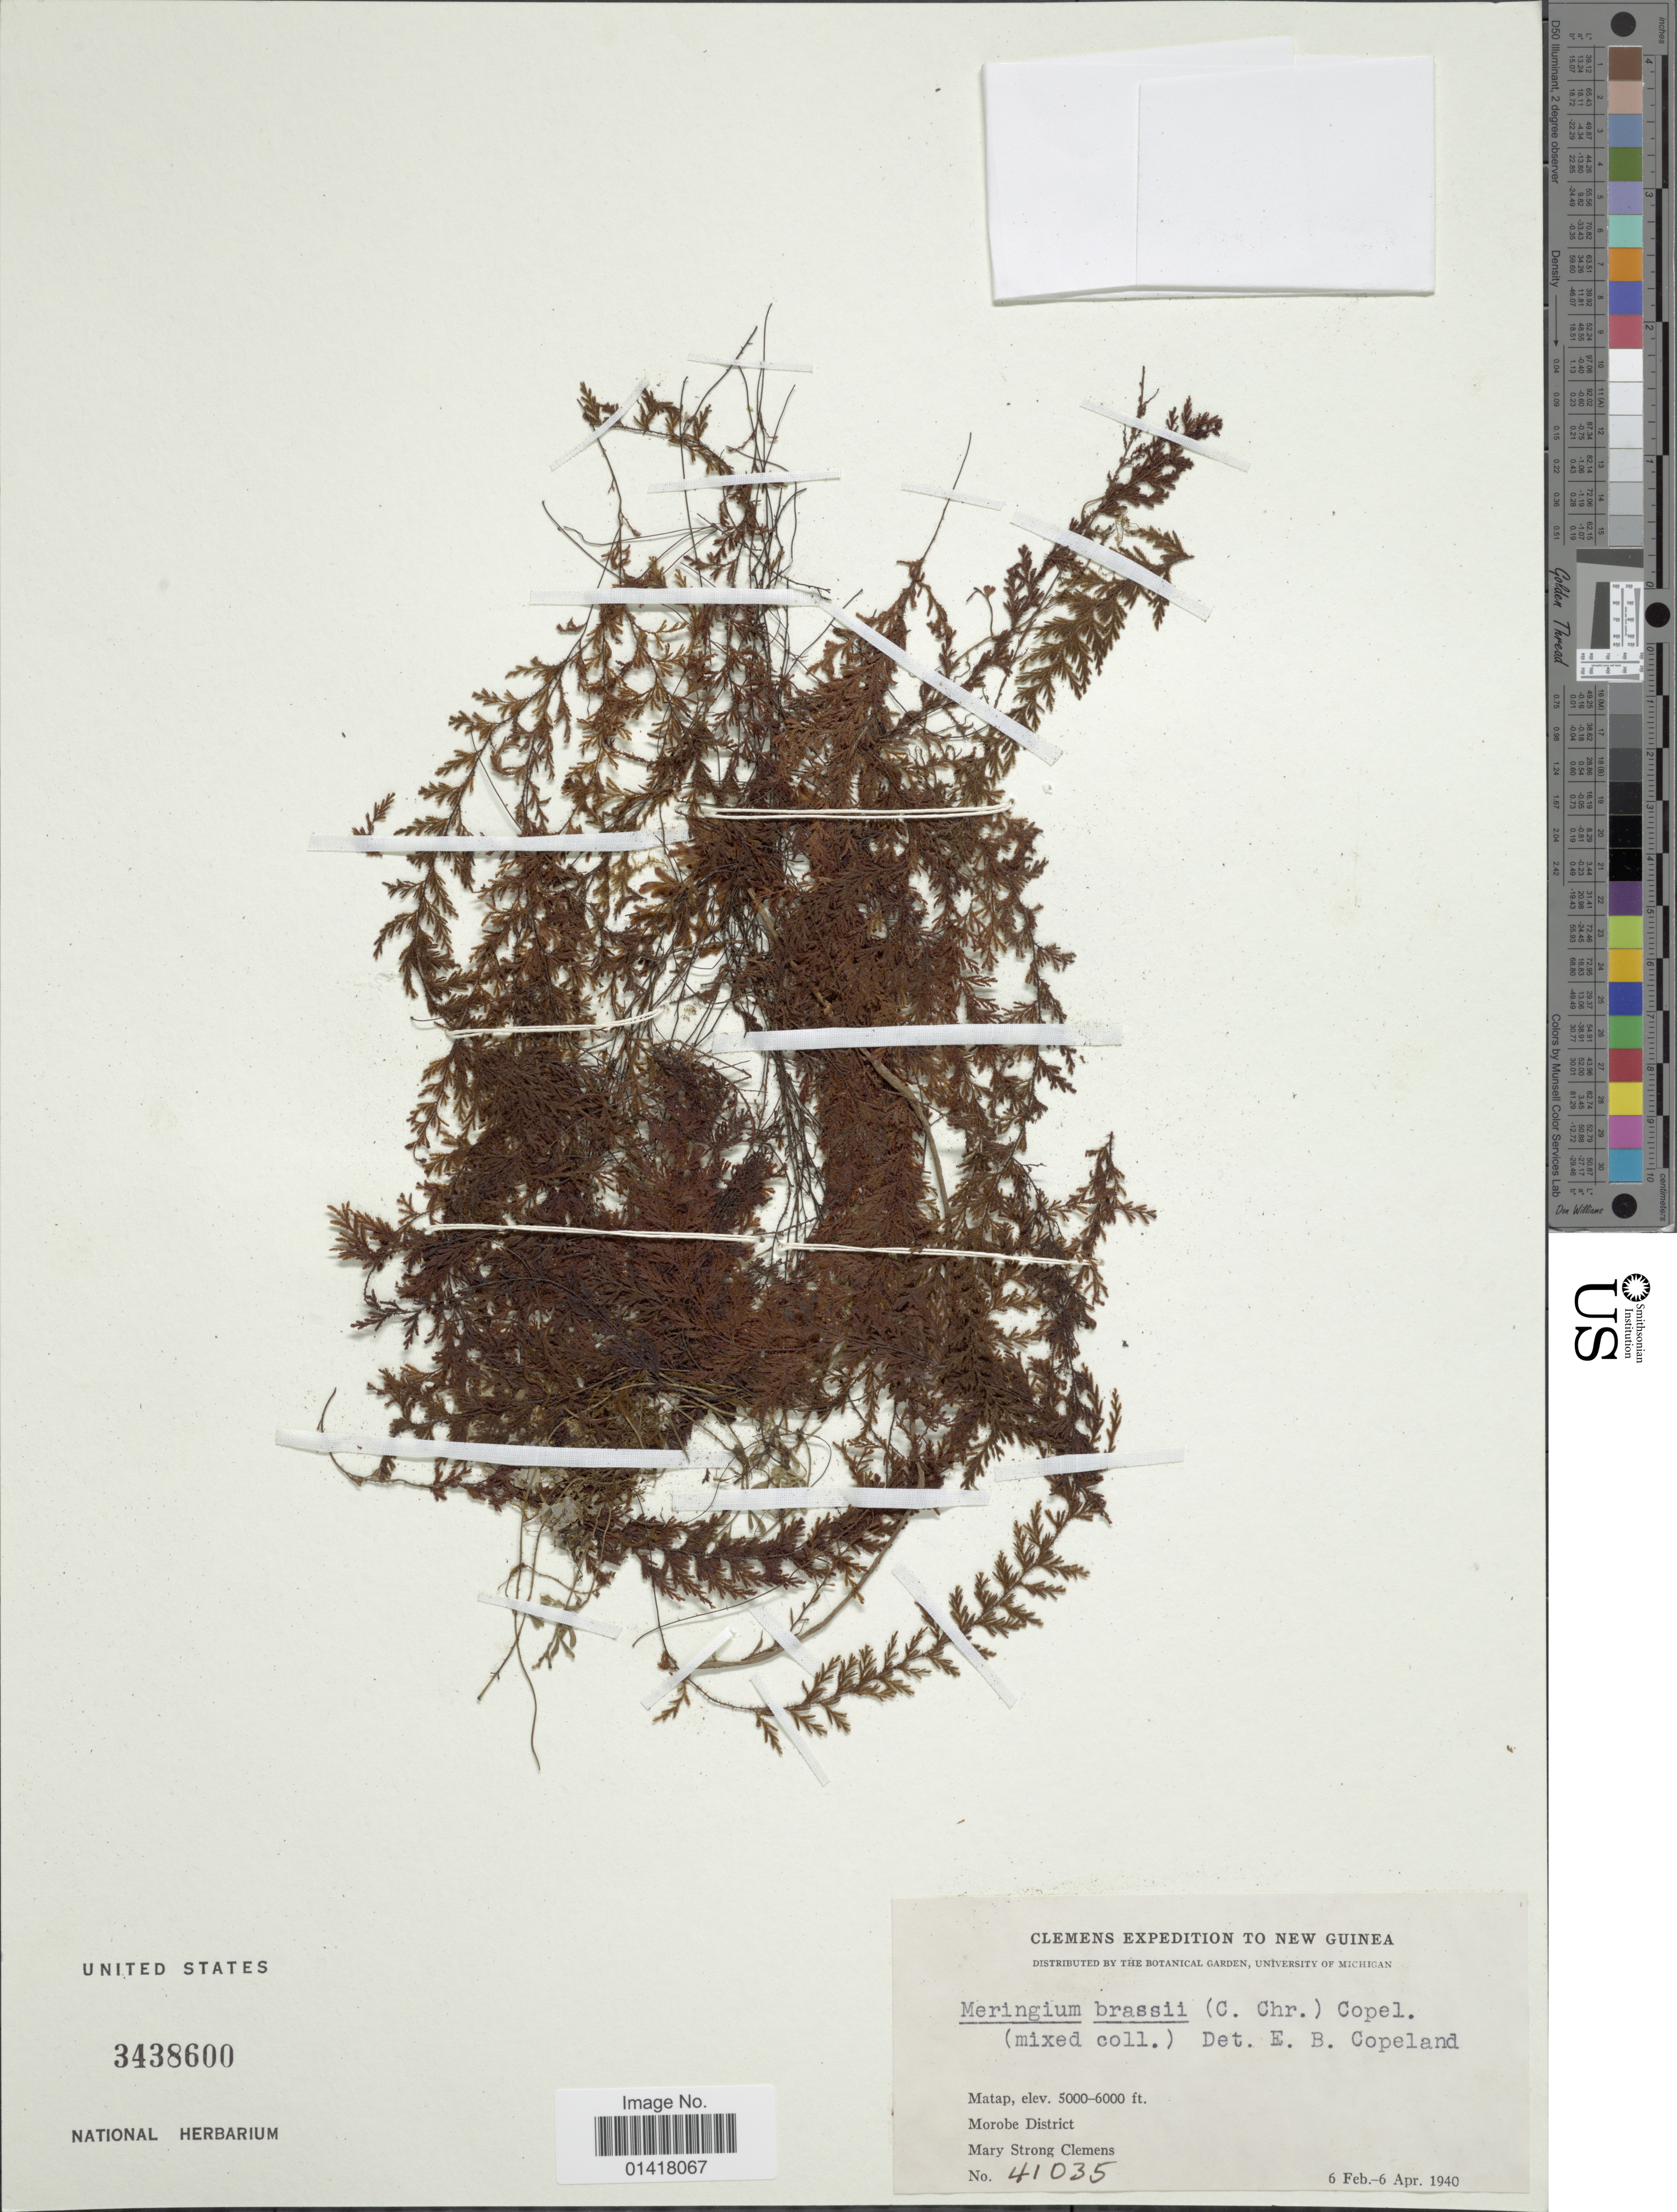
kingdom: Plantae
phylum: Tracheophyta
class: Polypodiopsida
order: Hymenophyllales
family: Hymenophyllaceae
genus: Hymenophyllum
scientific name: Hymenophyllum brassii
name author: C. Chr.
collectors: M. S. Clemens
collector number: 41035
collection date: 1940-02-06/1940-04-06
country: Papua New Guinea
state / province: Morobe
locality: New Guinea. Matap. Morobe District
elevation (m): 1524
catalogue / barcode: US 3438600